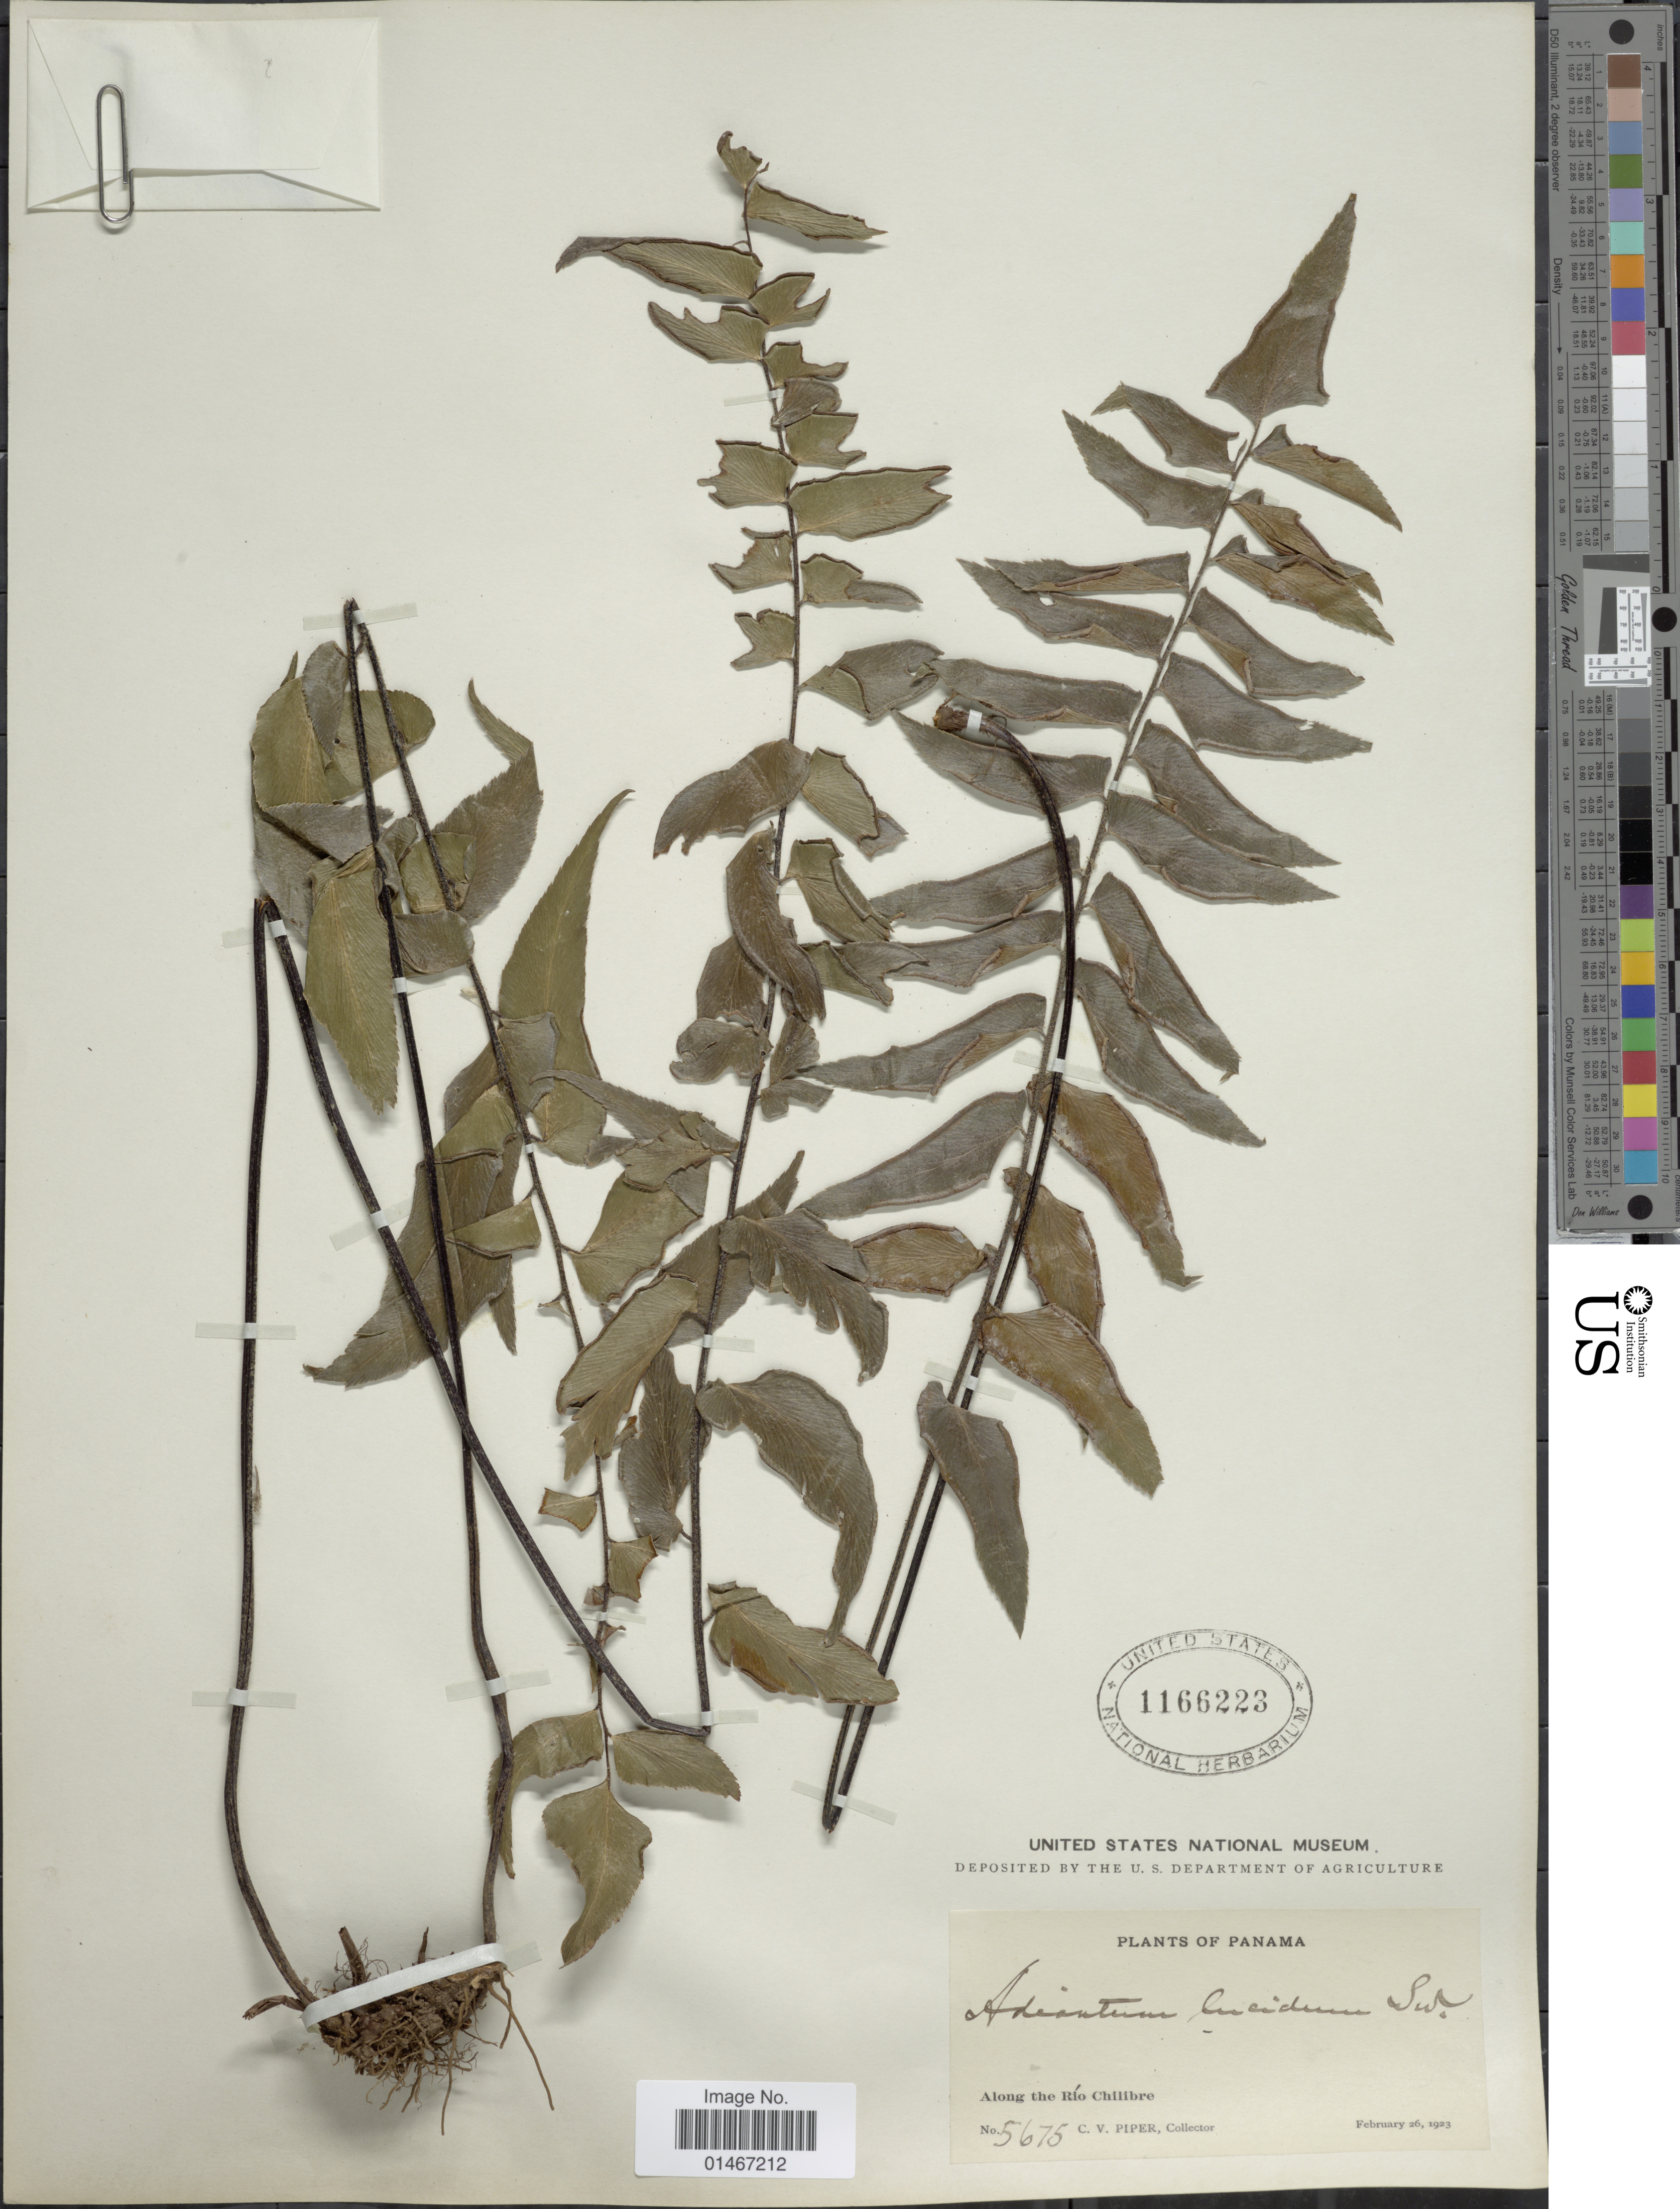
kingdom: Plantae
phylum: Tracheophyta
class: Polypodiopsida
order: Polypodiales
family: Pteridaceae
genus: Adiantum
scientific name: Adiantum lucidum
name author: (Cav.) Sw.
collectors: C. V. Piper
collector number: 5675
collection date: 1923-02-26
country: Panama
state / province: Panamá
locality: Along the Rio Chilibre.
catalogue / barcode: US 1166223